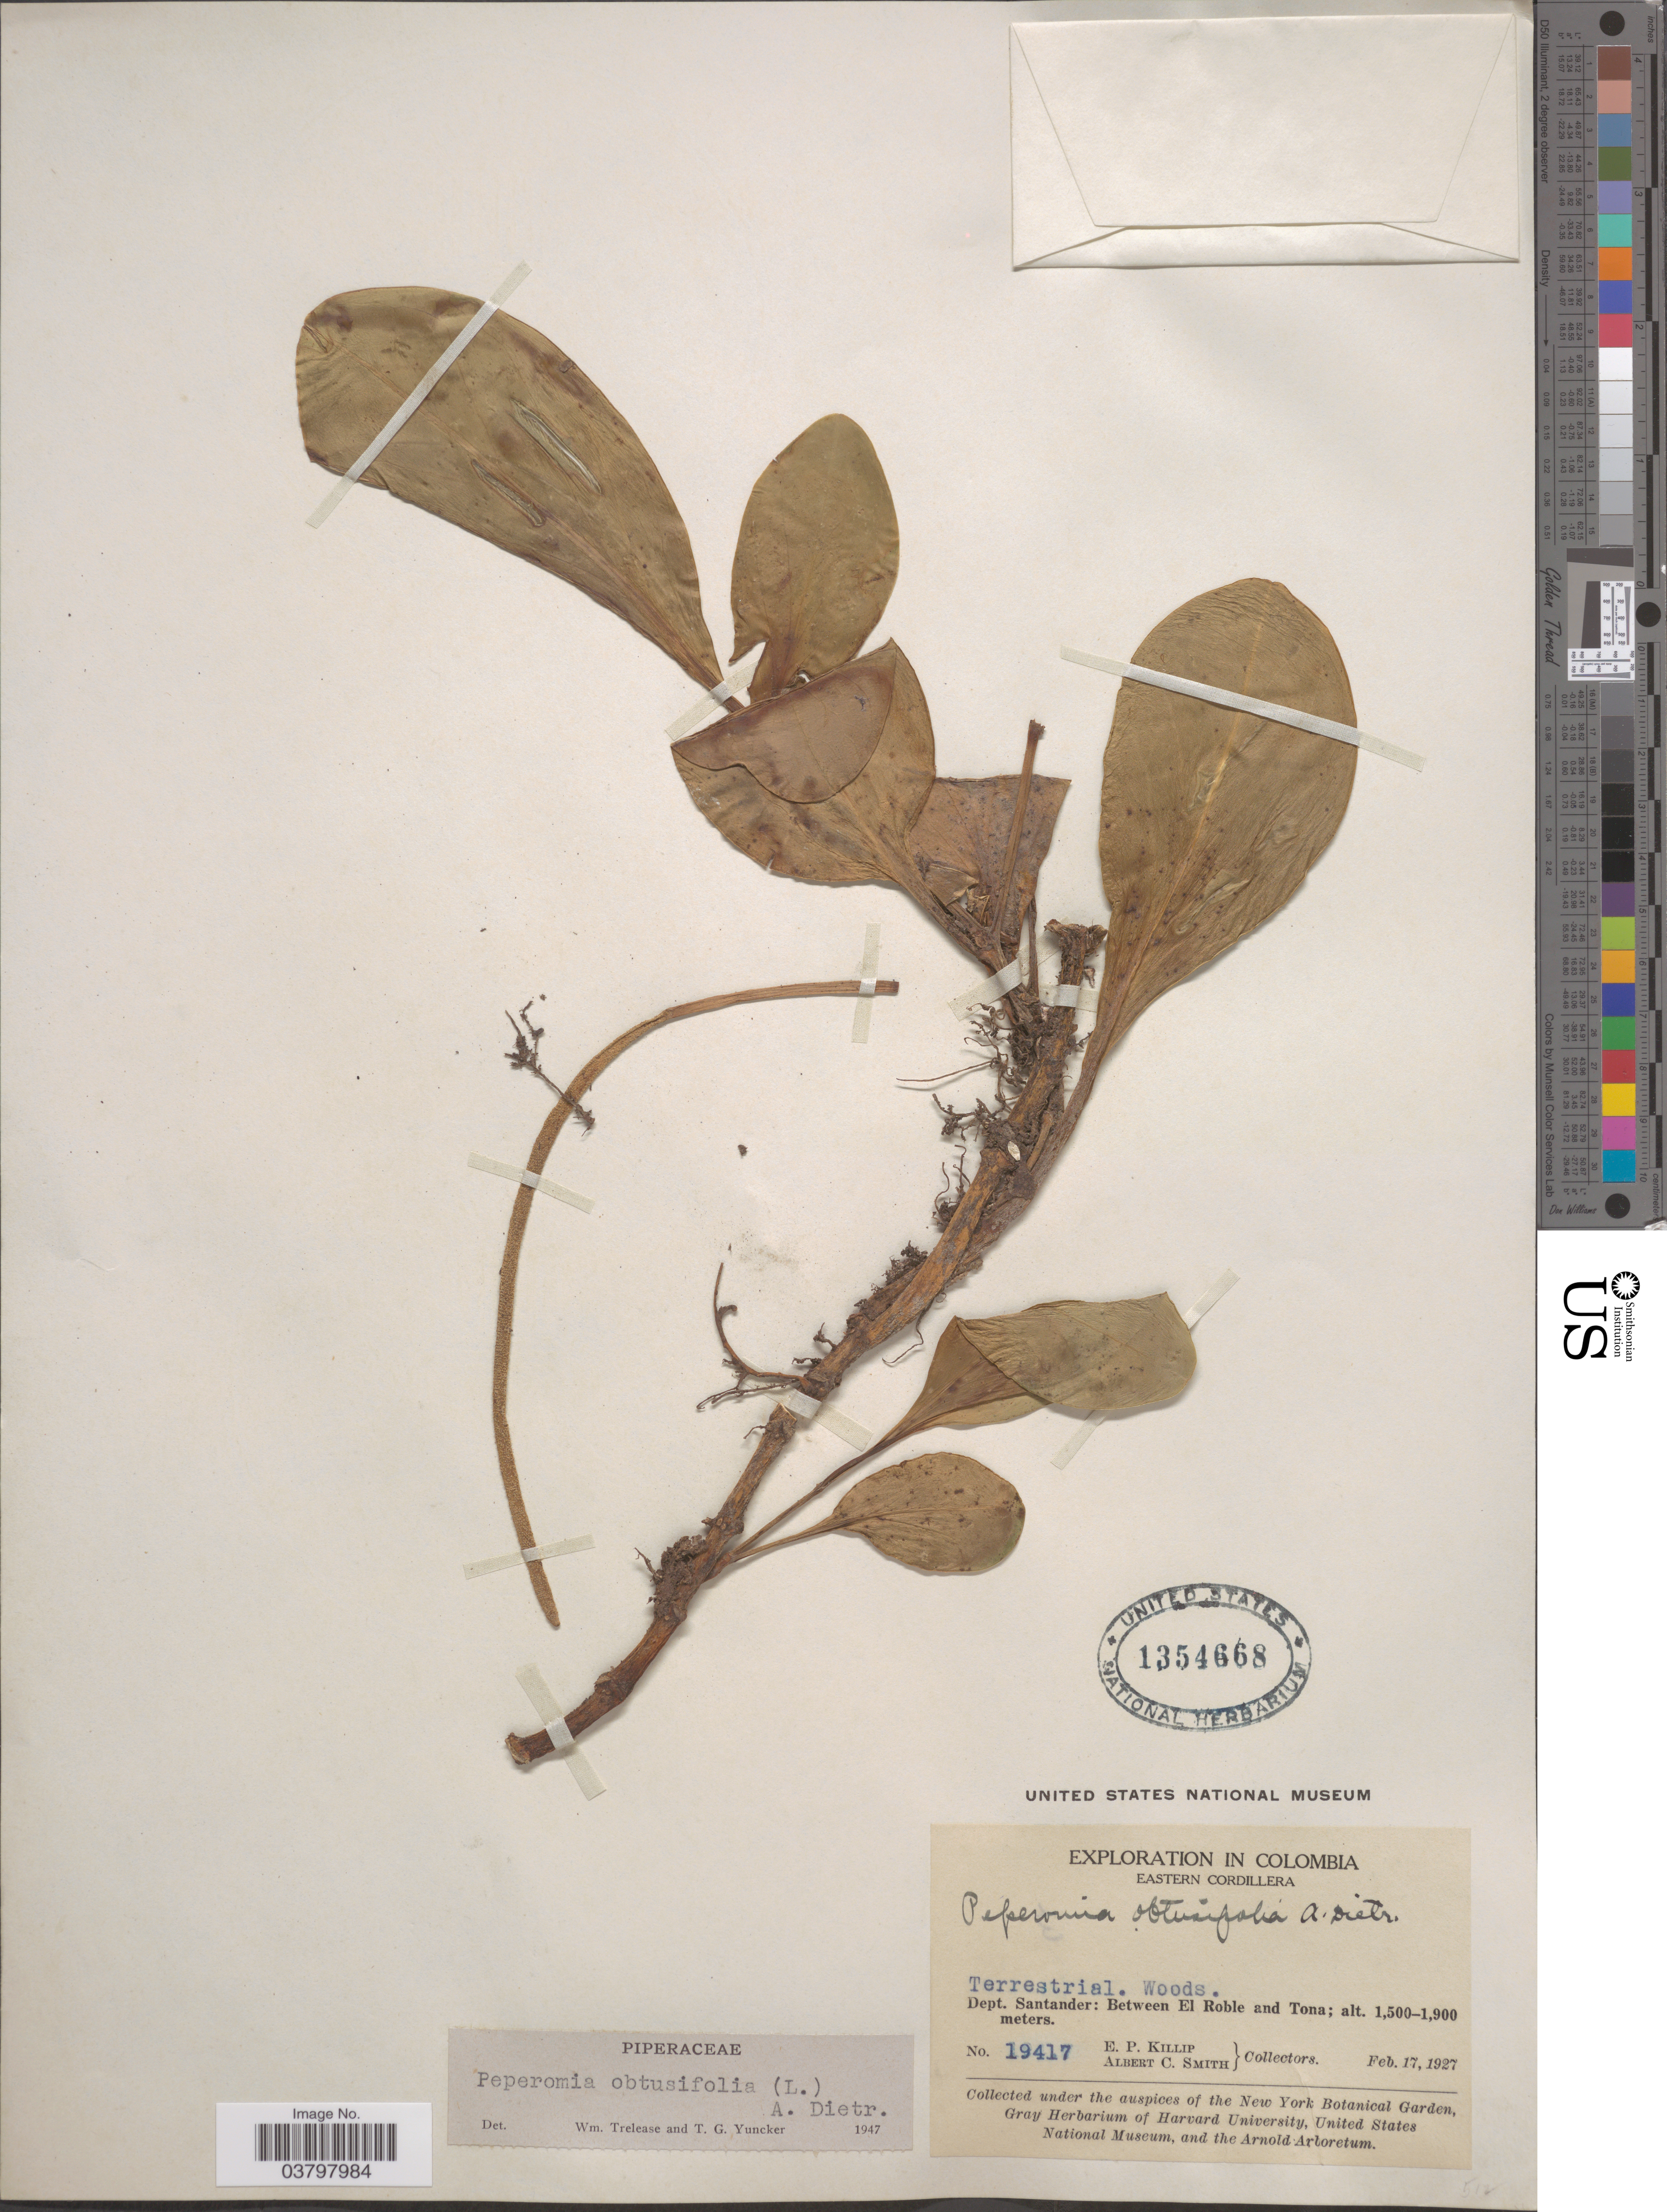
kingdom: Plantae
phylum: Tracheophyta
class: Magnoliopsida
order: Piperales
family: Piperaceae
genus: Peperomia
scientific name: Peperomia obtusifolia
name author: (L.) A. Dietr.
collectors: E. P. Killip & A. C. Smith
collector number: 19417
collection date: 1927-02-17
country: Colombia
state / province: Santander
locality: Eastern Cordillera. Dept. Santander: Between El Roble and Tona.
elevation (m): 1500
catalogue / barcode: US 1354668